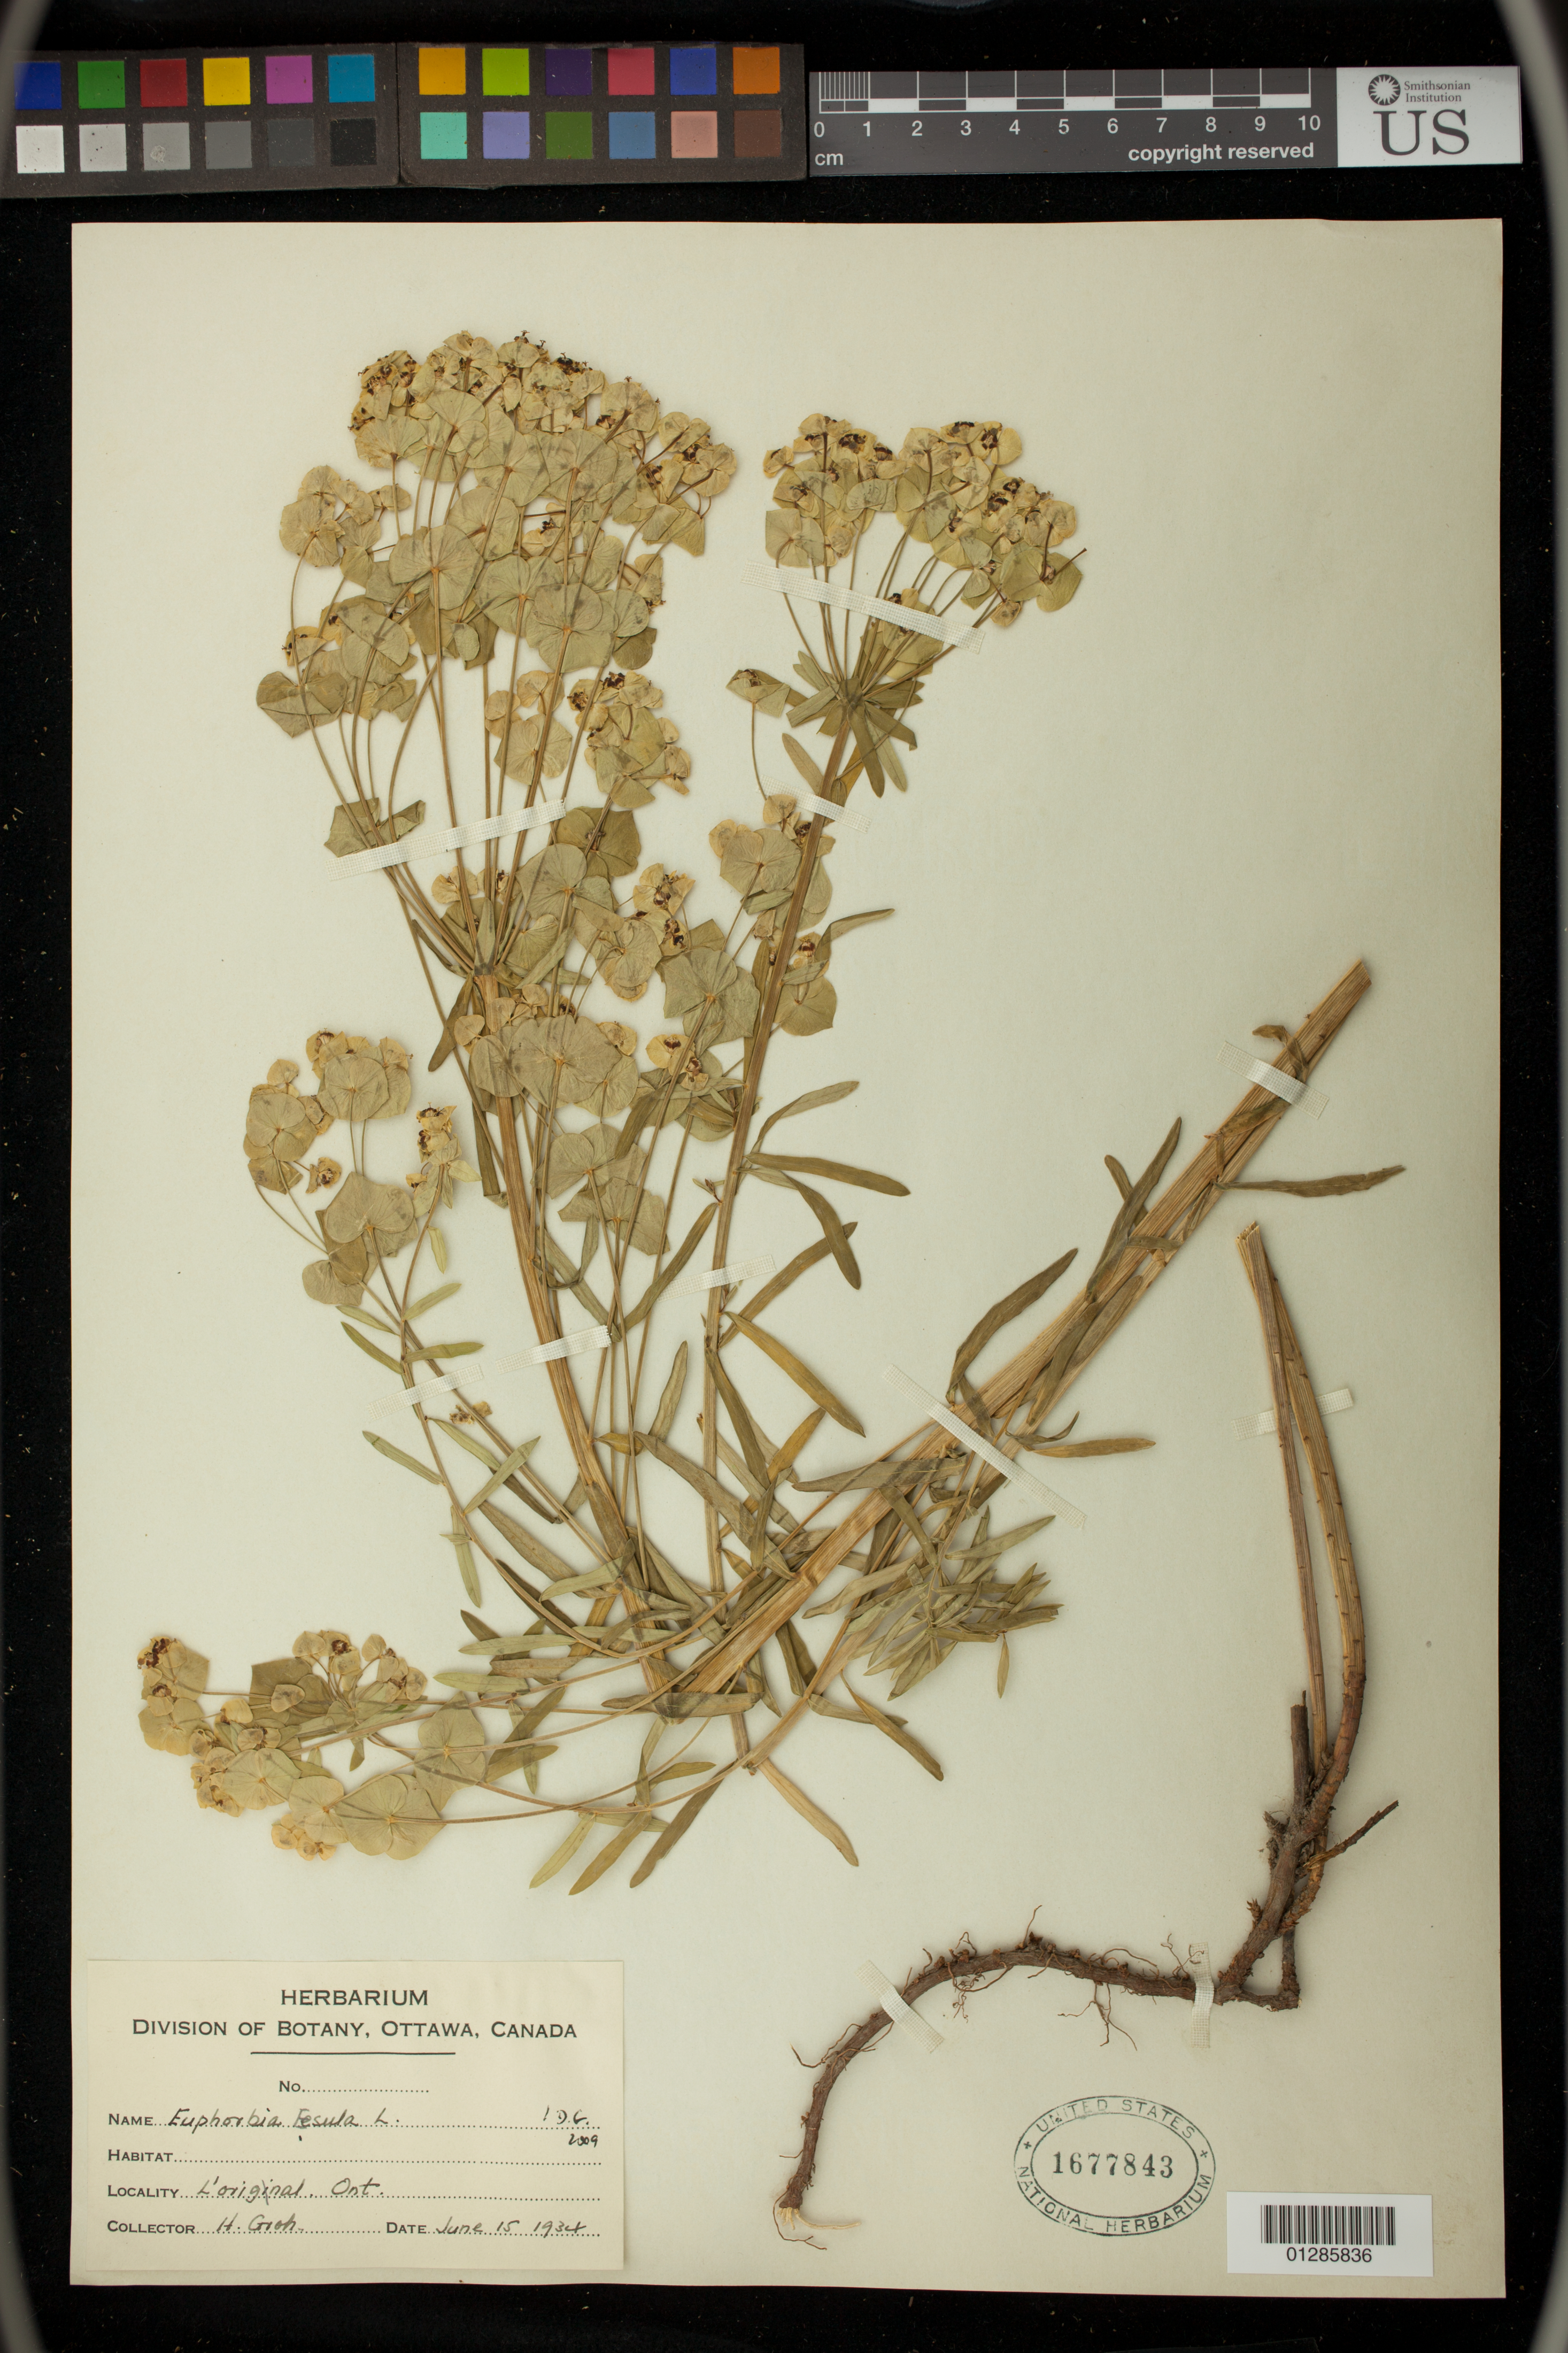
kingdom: Plantae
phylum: Tracheophyta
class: Magnoliopsida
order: Malpighiales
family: Euphorbiaceae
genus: Euphorbia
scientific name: Euphorbia esula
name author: L.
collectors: H. Groh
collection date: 1934-06-15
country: Canada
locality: L'orignal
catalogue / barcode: US 1677843